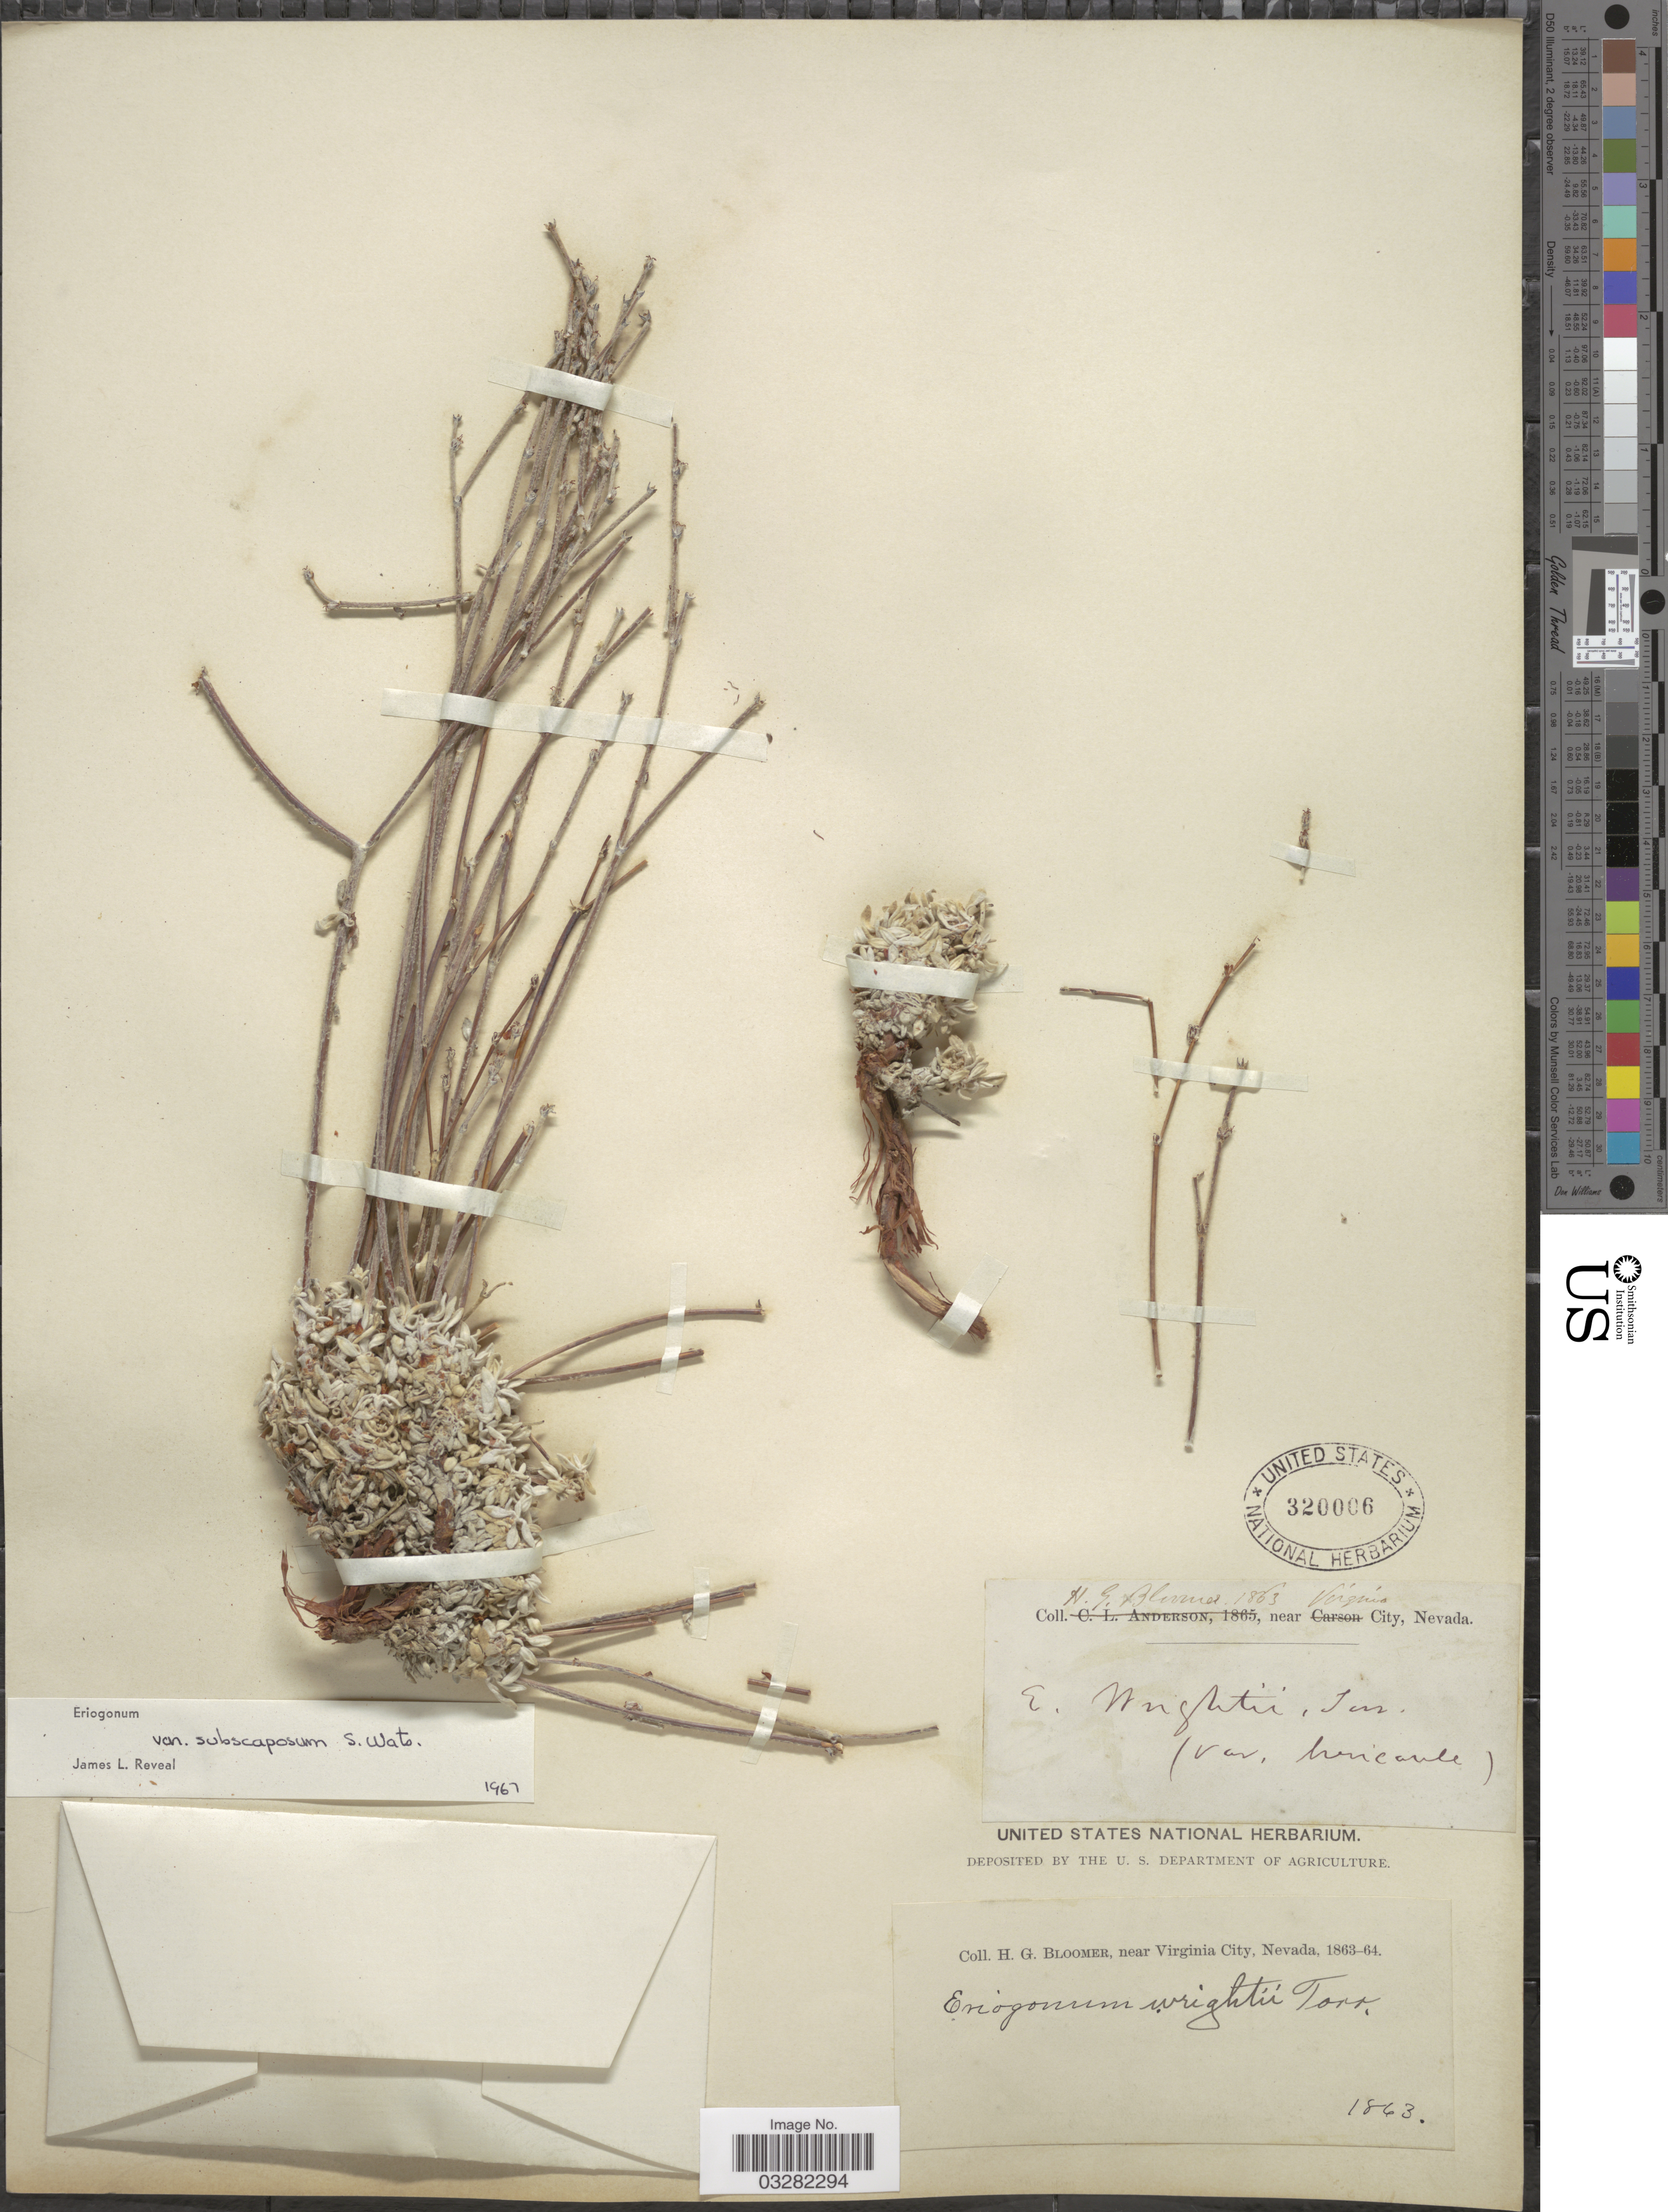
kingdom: Plantae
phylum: Tracheophyta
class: Magnoliopsida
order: Caryophyllales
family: Polygonaceae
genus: Eriogonum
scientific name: Eriogonum wrightii var. subscaposum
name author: S. Watson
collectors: H. Bloomer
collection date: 1863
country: United States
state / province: Nevada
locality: Near Virginia City.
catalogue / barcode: US 320006